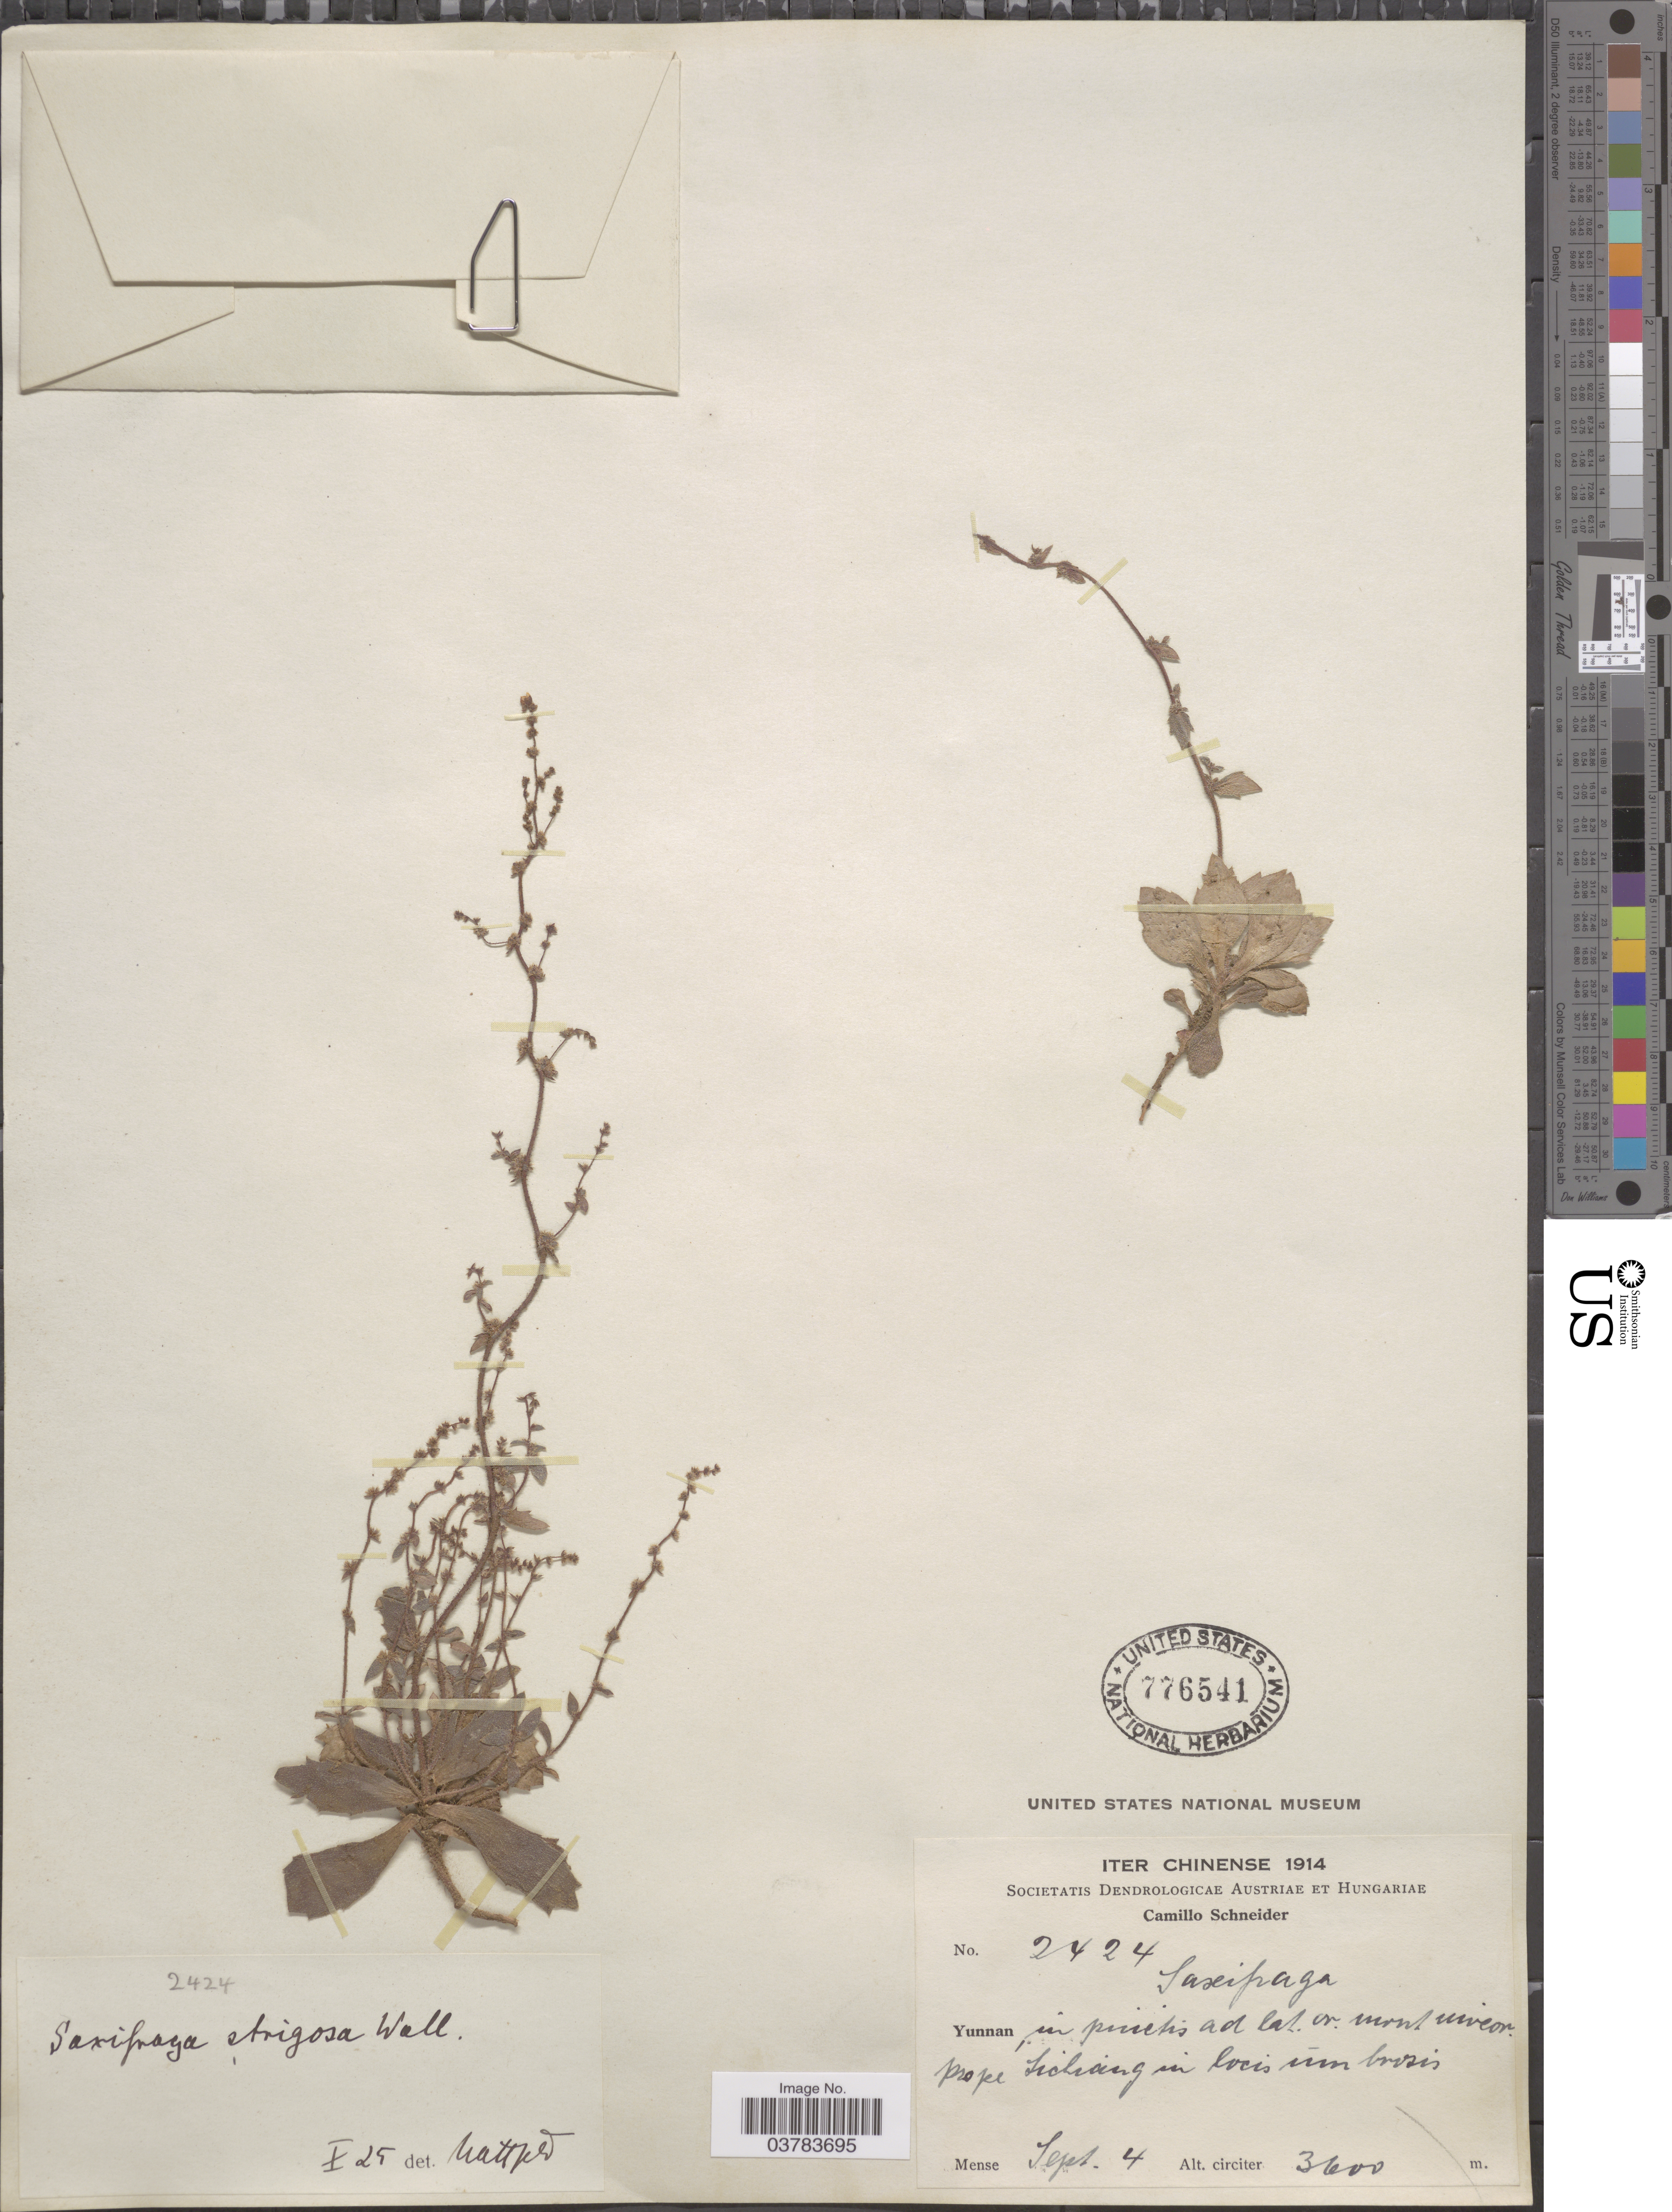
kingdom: Plantae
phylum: Tracheophyta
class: Magnoliopsida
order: Saxifragales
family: Saxifragaceae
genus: Saxifraga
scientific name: Saxifraga strigosa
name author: Wall. ex Ser.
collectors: C. K. Schneider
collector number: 2424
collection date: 1914-09-04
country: China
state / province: Yunnan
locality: Iter Chinense 1914. In pinetis ad lat. or. mont niveor prope Lichiang in locis umbrosis.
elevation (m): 3600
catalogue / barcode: US 776541